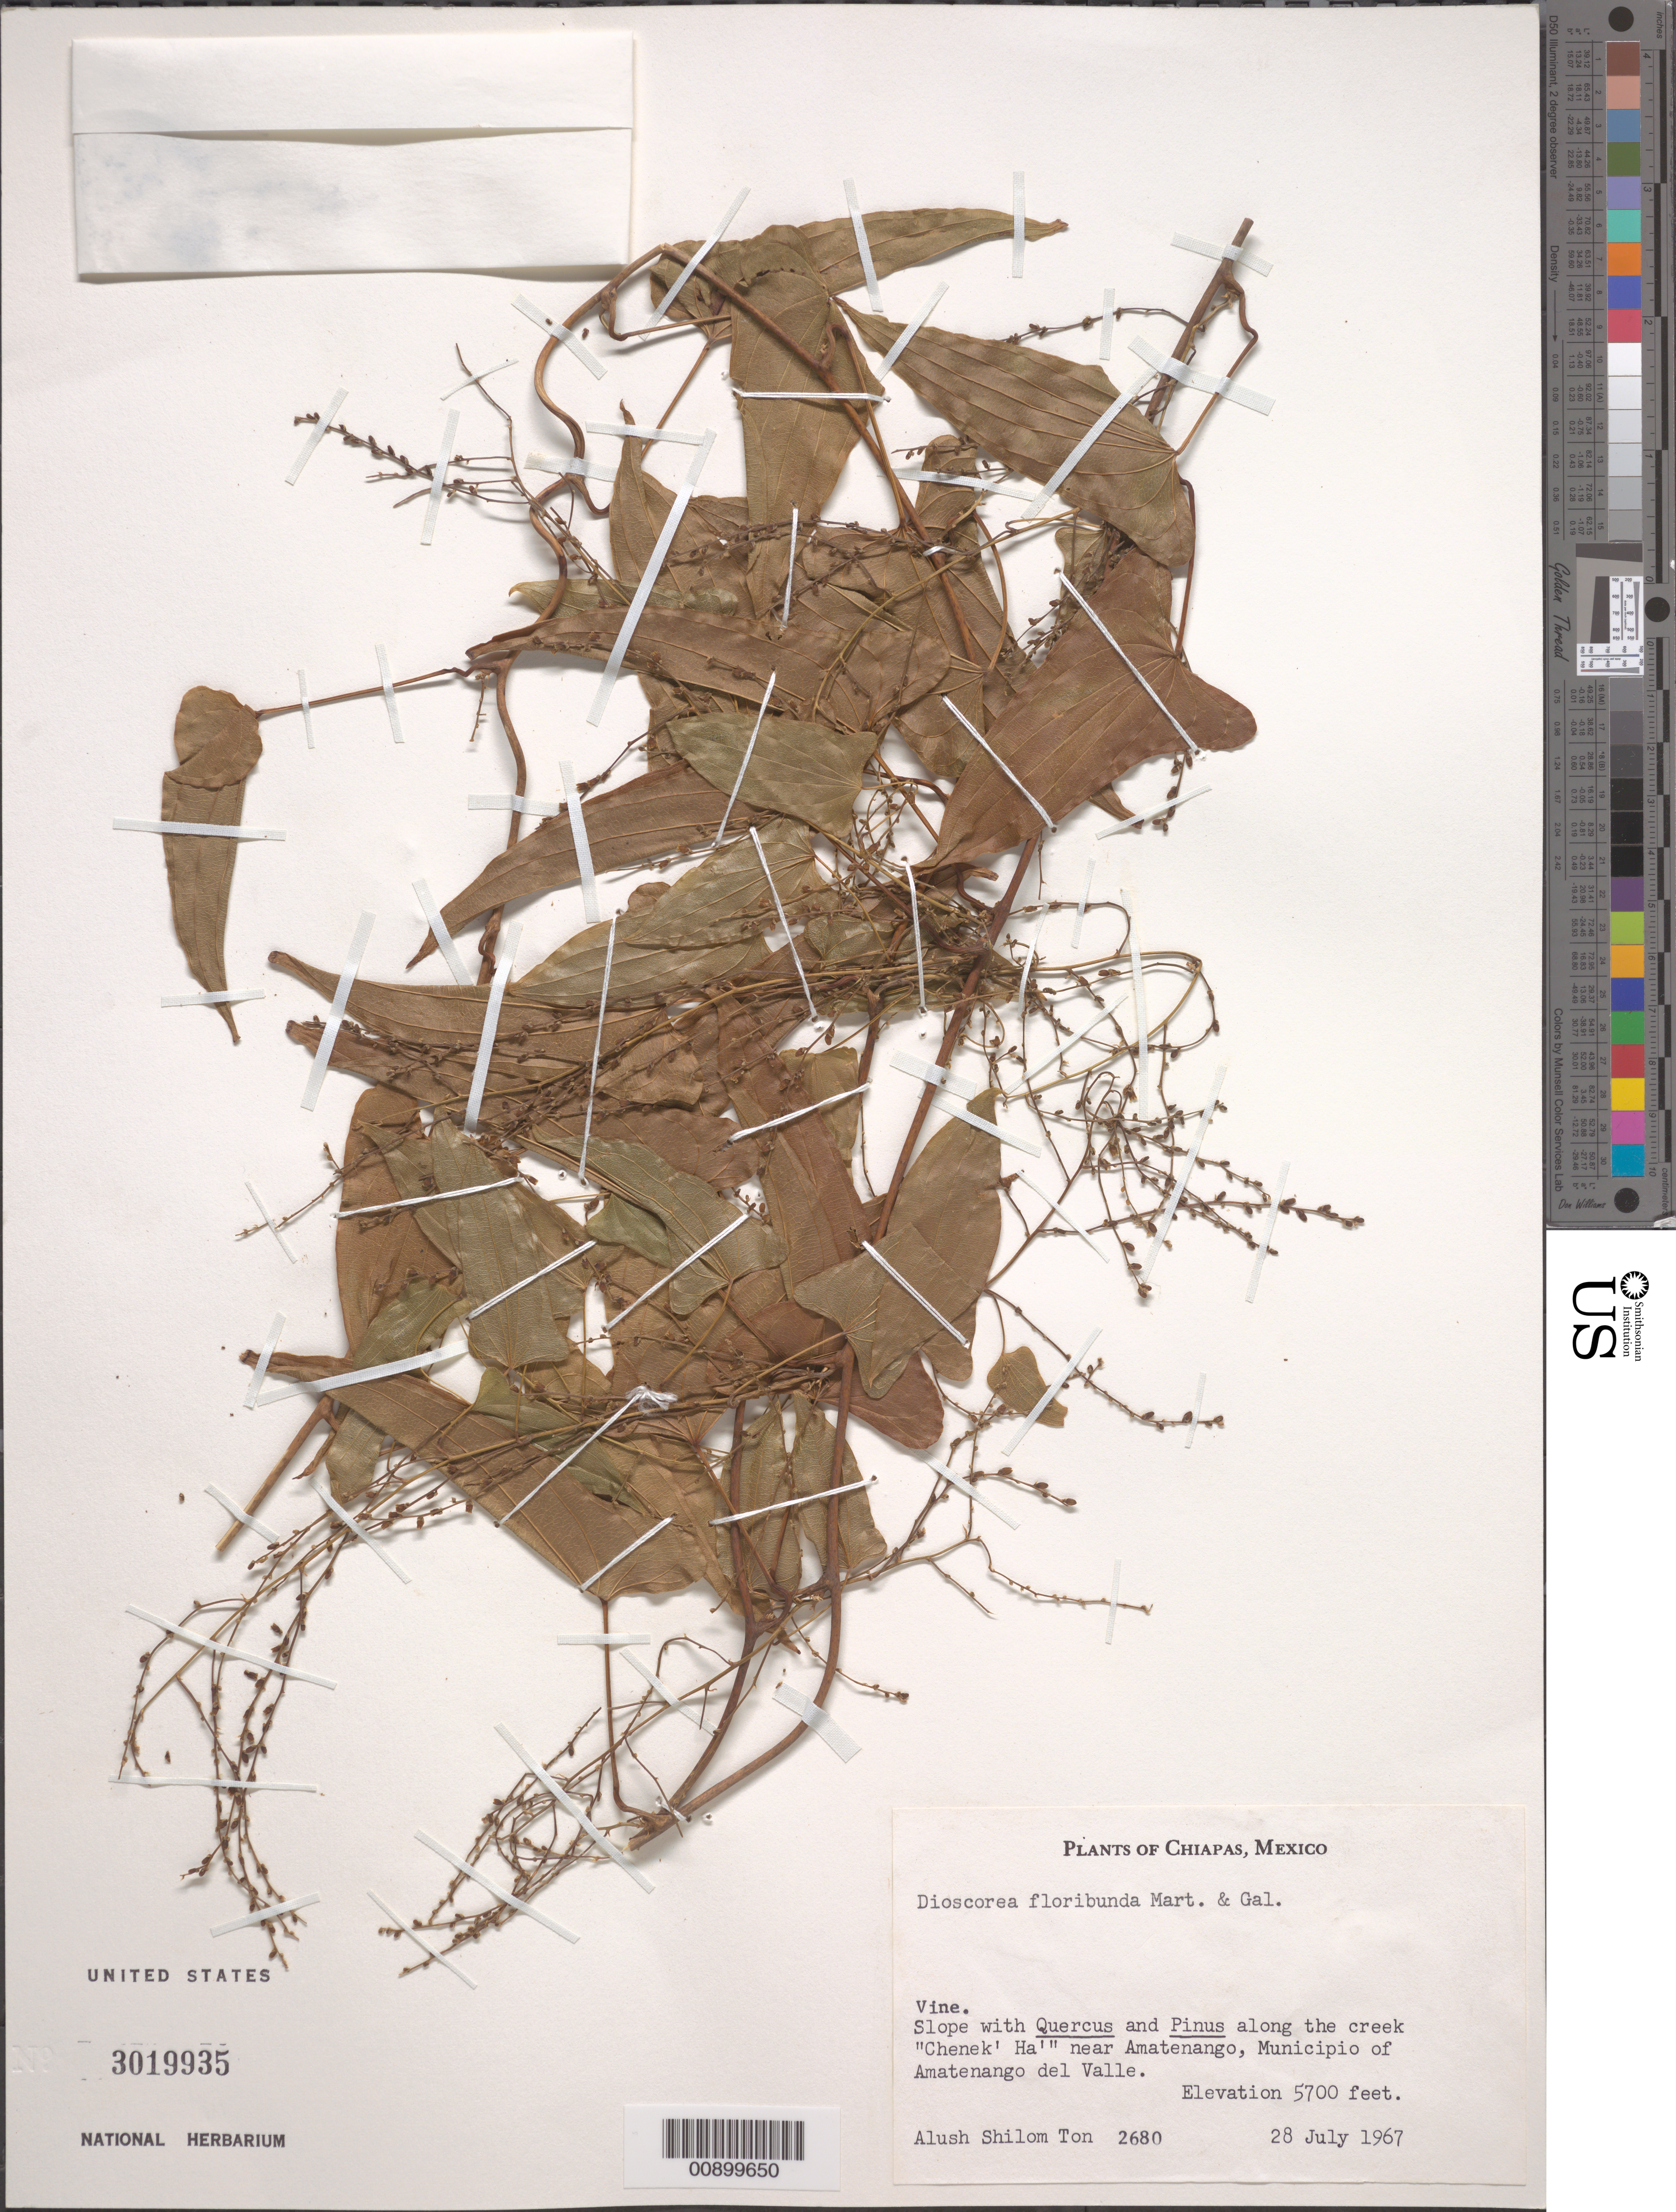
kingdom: Plantae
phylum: Tracheophyta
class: Liliopsida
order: Dioscoreales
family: Dioscoreaceae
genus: Dioscorea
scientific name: Dioscorea floribunda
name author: M. Martens & Galeotti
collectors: A. Shilom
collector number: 2680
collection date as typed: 28 Jul 1967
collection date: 1967-07-28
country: Mexico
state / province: Chiapas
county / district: Amatenango del Valle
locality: Along the creek "Chenek' Ha" near Amatenango, Municipio of Amatenango del Valle, Chiapas.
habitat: Slope with Quercus and Pinus along creek.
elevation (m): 1737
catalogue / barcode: US 3019935